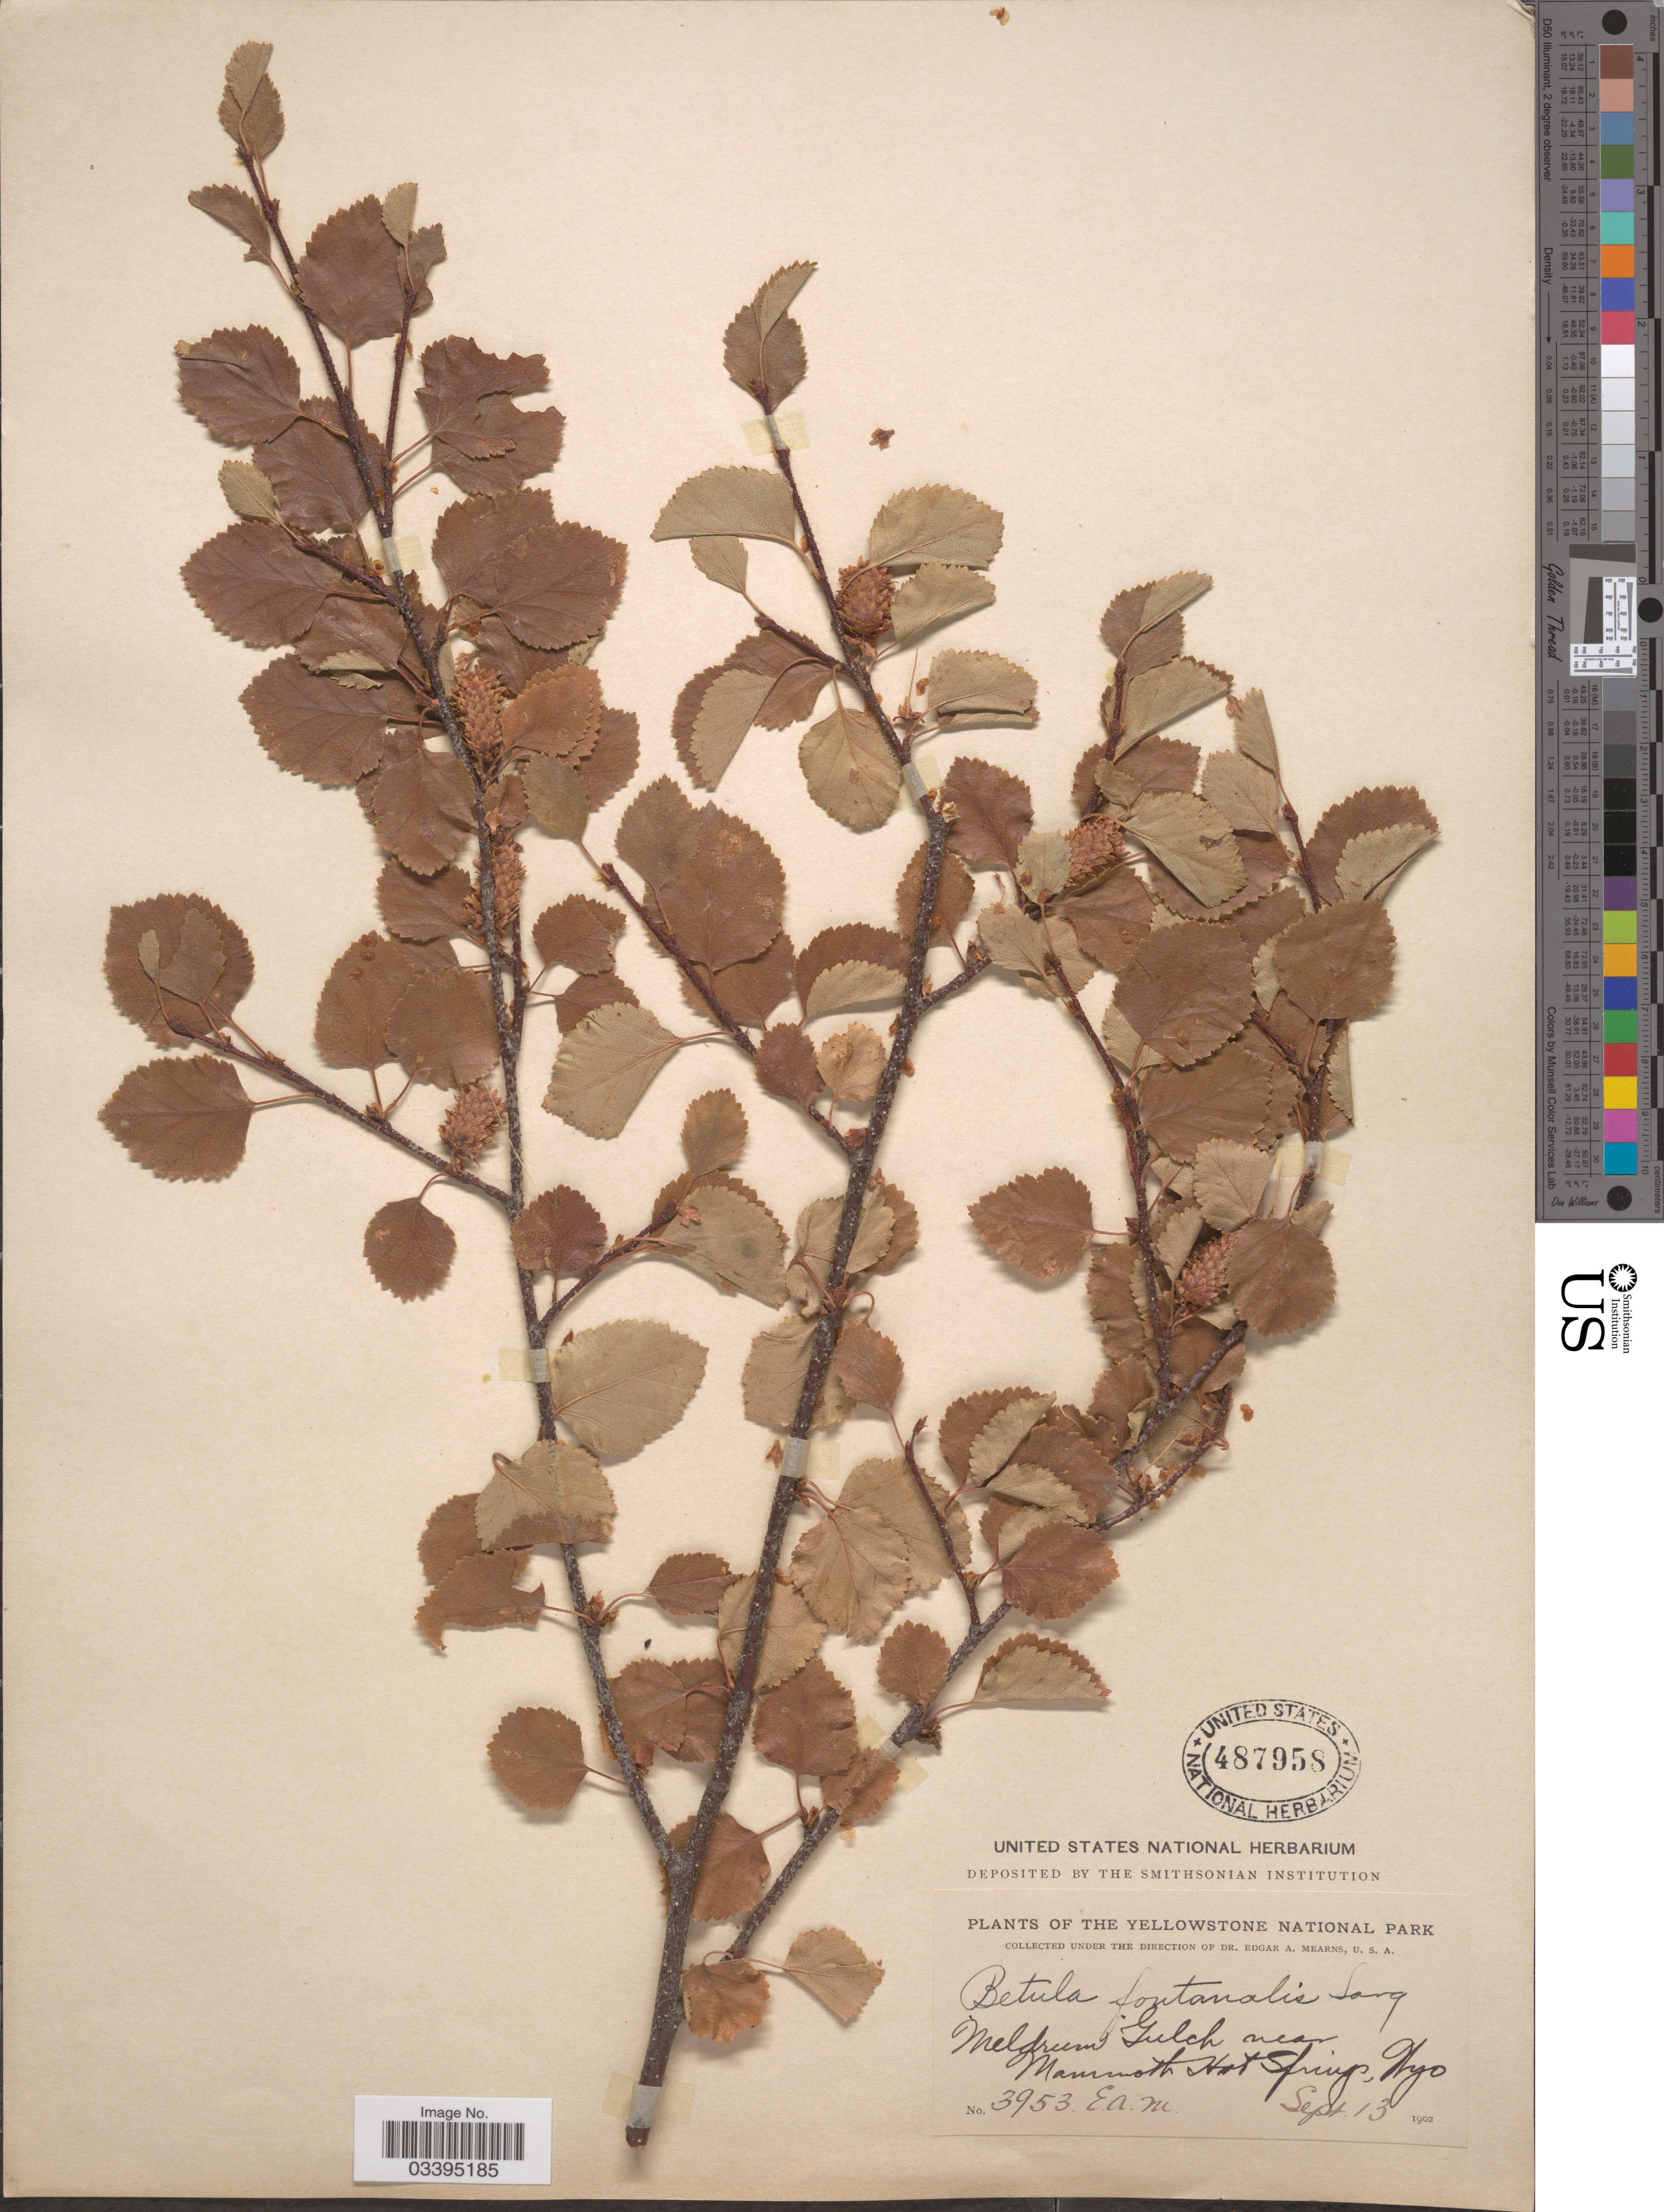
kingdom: Plantae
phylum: Tracheophyta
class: Magnoliopsida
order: Fagales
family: Betulaceae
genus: Betula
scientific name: Betula fontinalis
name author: Sarg.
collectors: E. A. Mearns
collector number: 3953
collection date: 1902-09-13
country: United States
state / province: Wyoming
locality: Yellowstone National Park. Meldrum Gulch near Mammoth Hot Springs.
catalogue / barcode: US 487958